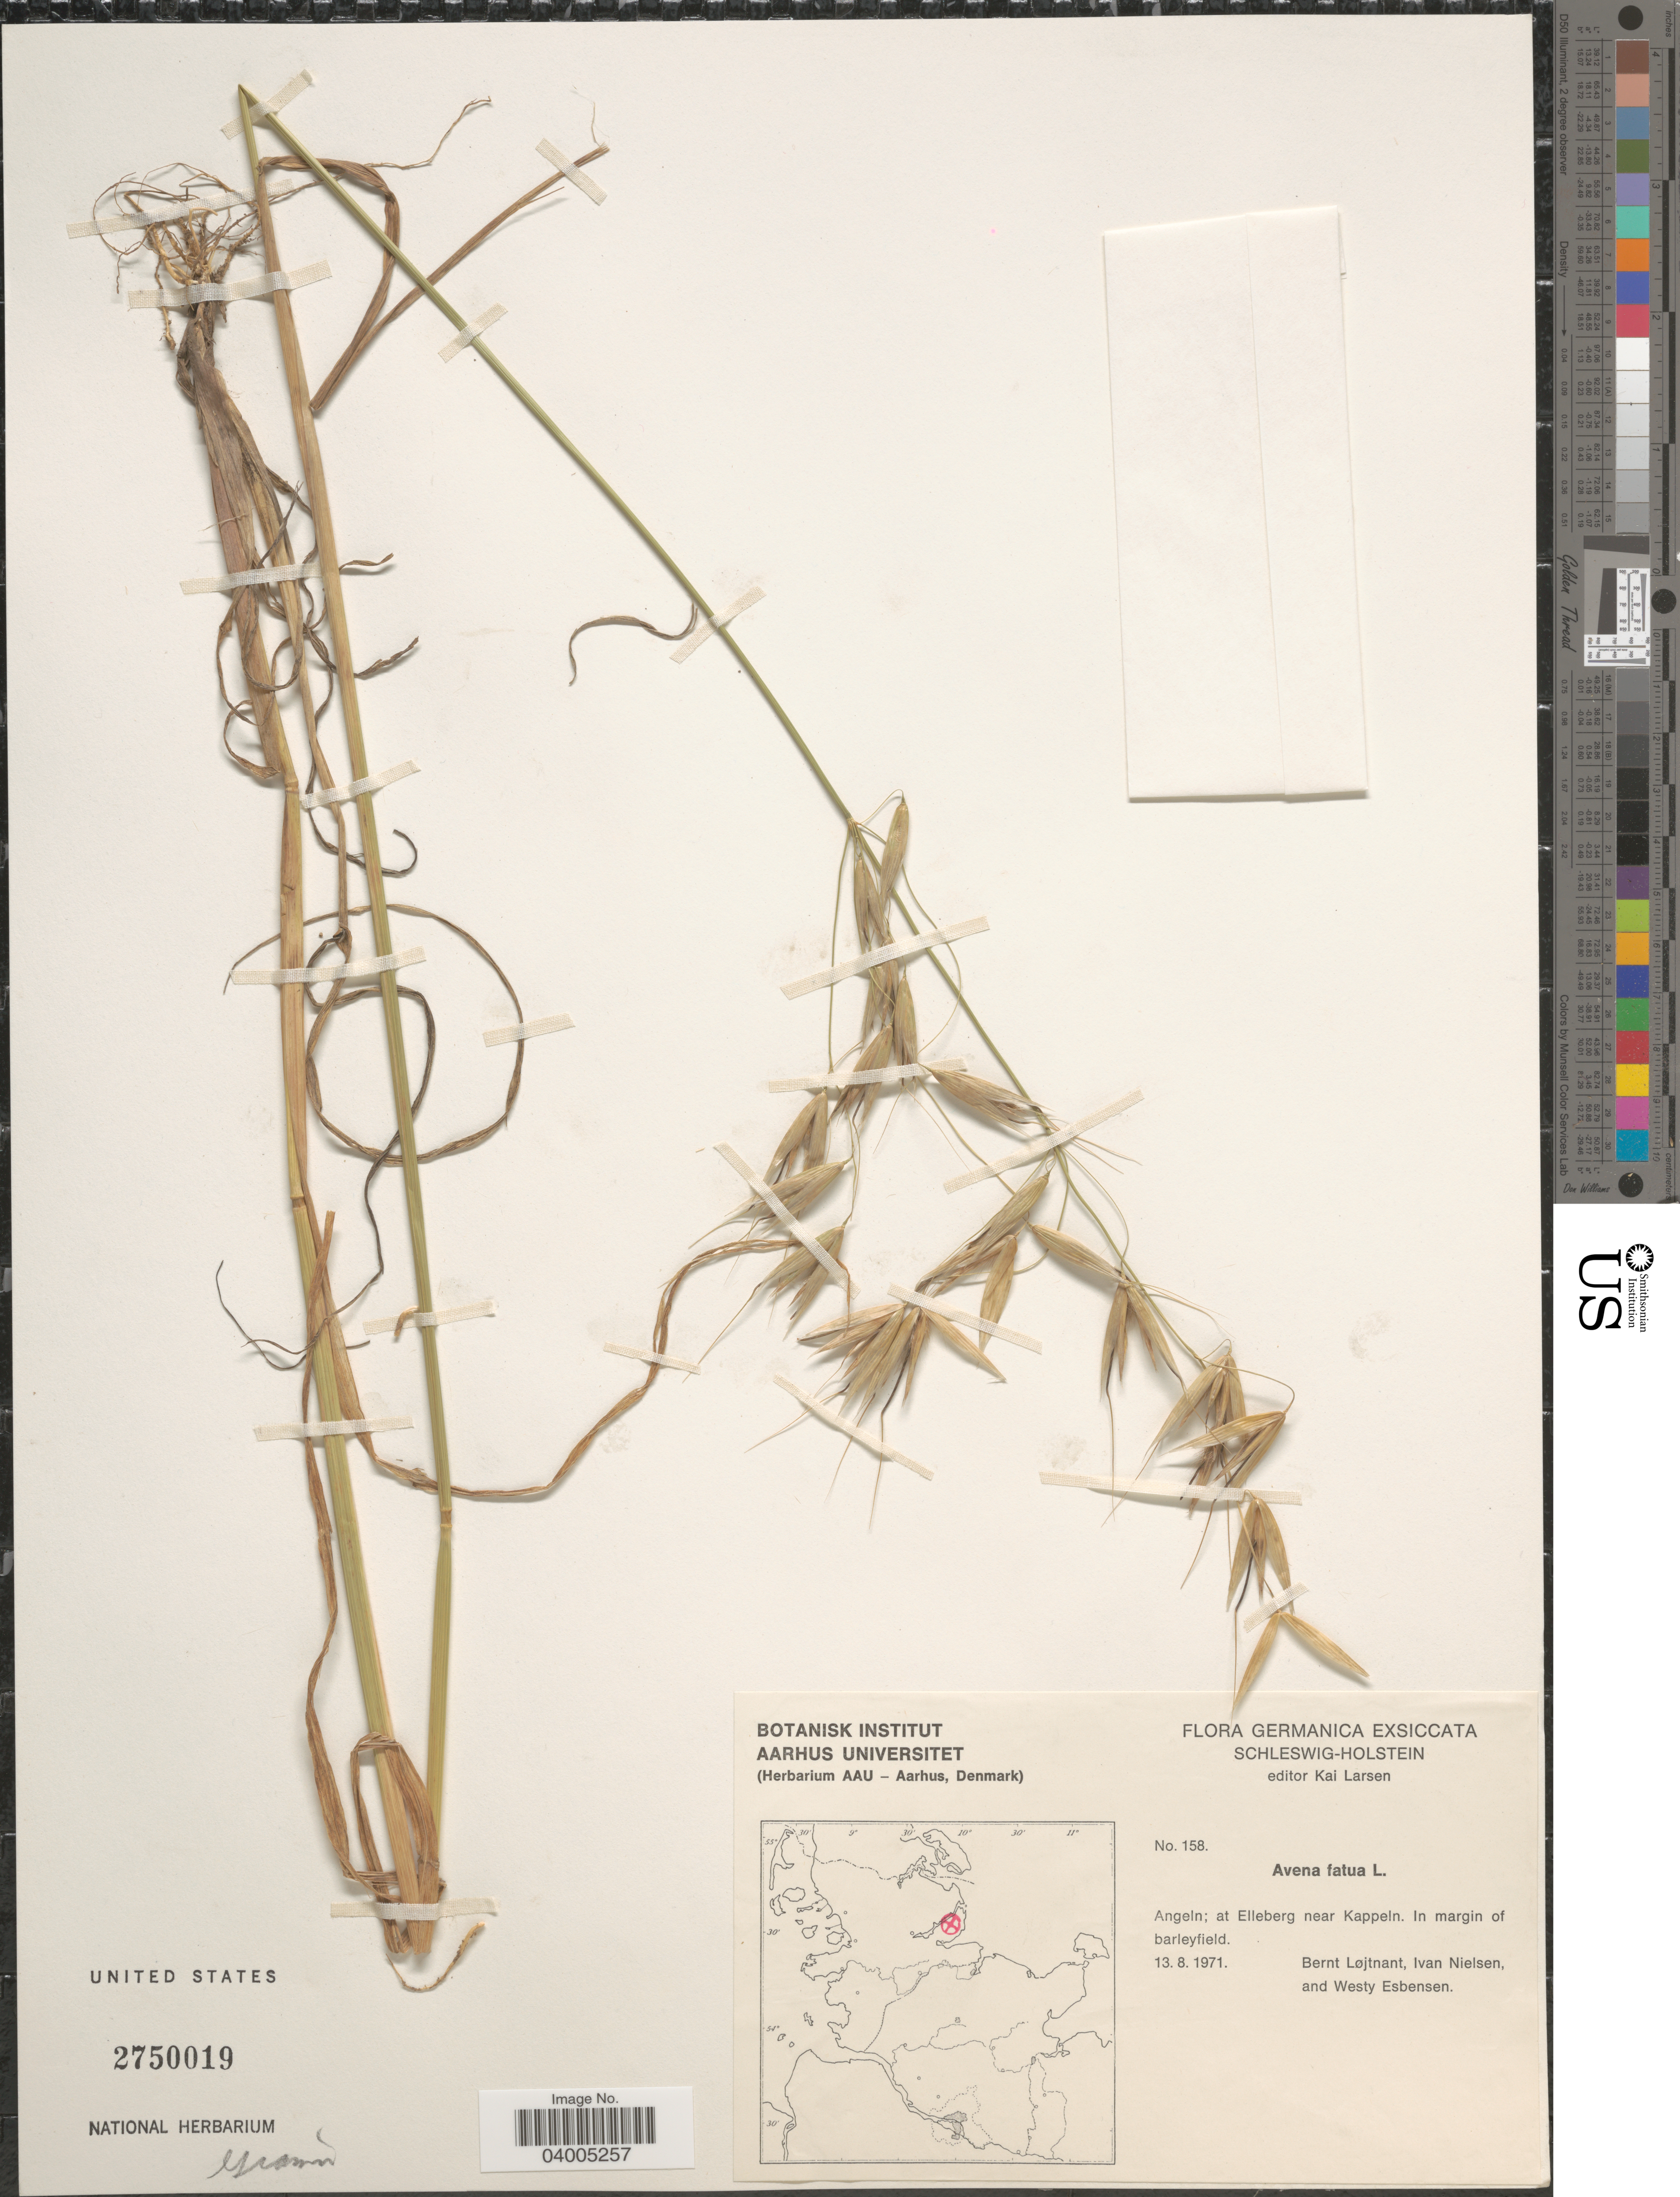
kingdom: Plantae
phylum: Tracheophyta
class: Liliopsida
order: Poales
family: Poaceae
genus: Avena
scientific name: Avena fatua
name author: L.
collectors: B. Löjtnant, I. C. Nielsen & W. Esbensen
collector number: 158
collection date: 1971-08-13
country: Germany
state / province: Schleswig-Holstein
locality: Angeln; at Elleberg near Kappeln. In margin of barleyfield.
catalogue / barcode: US 2750019